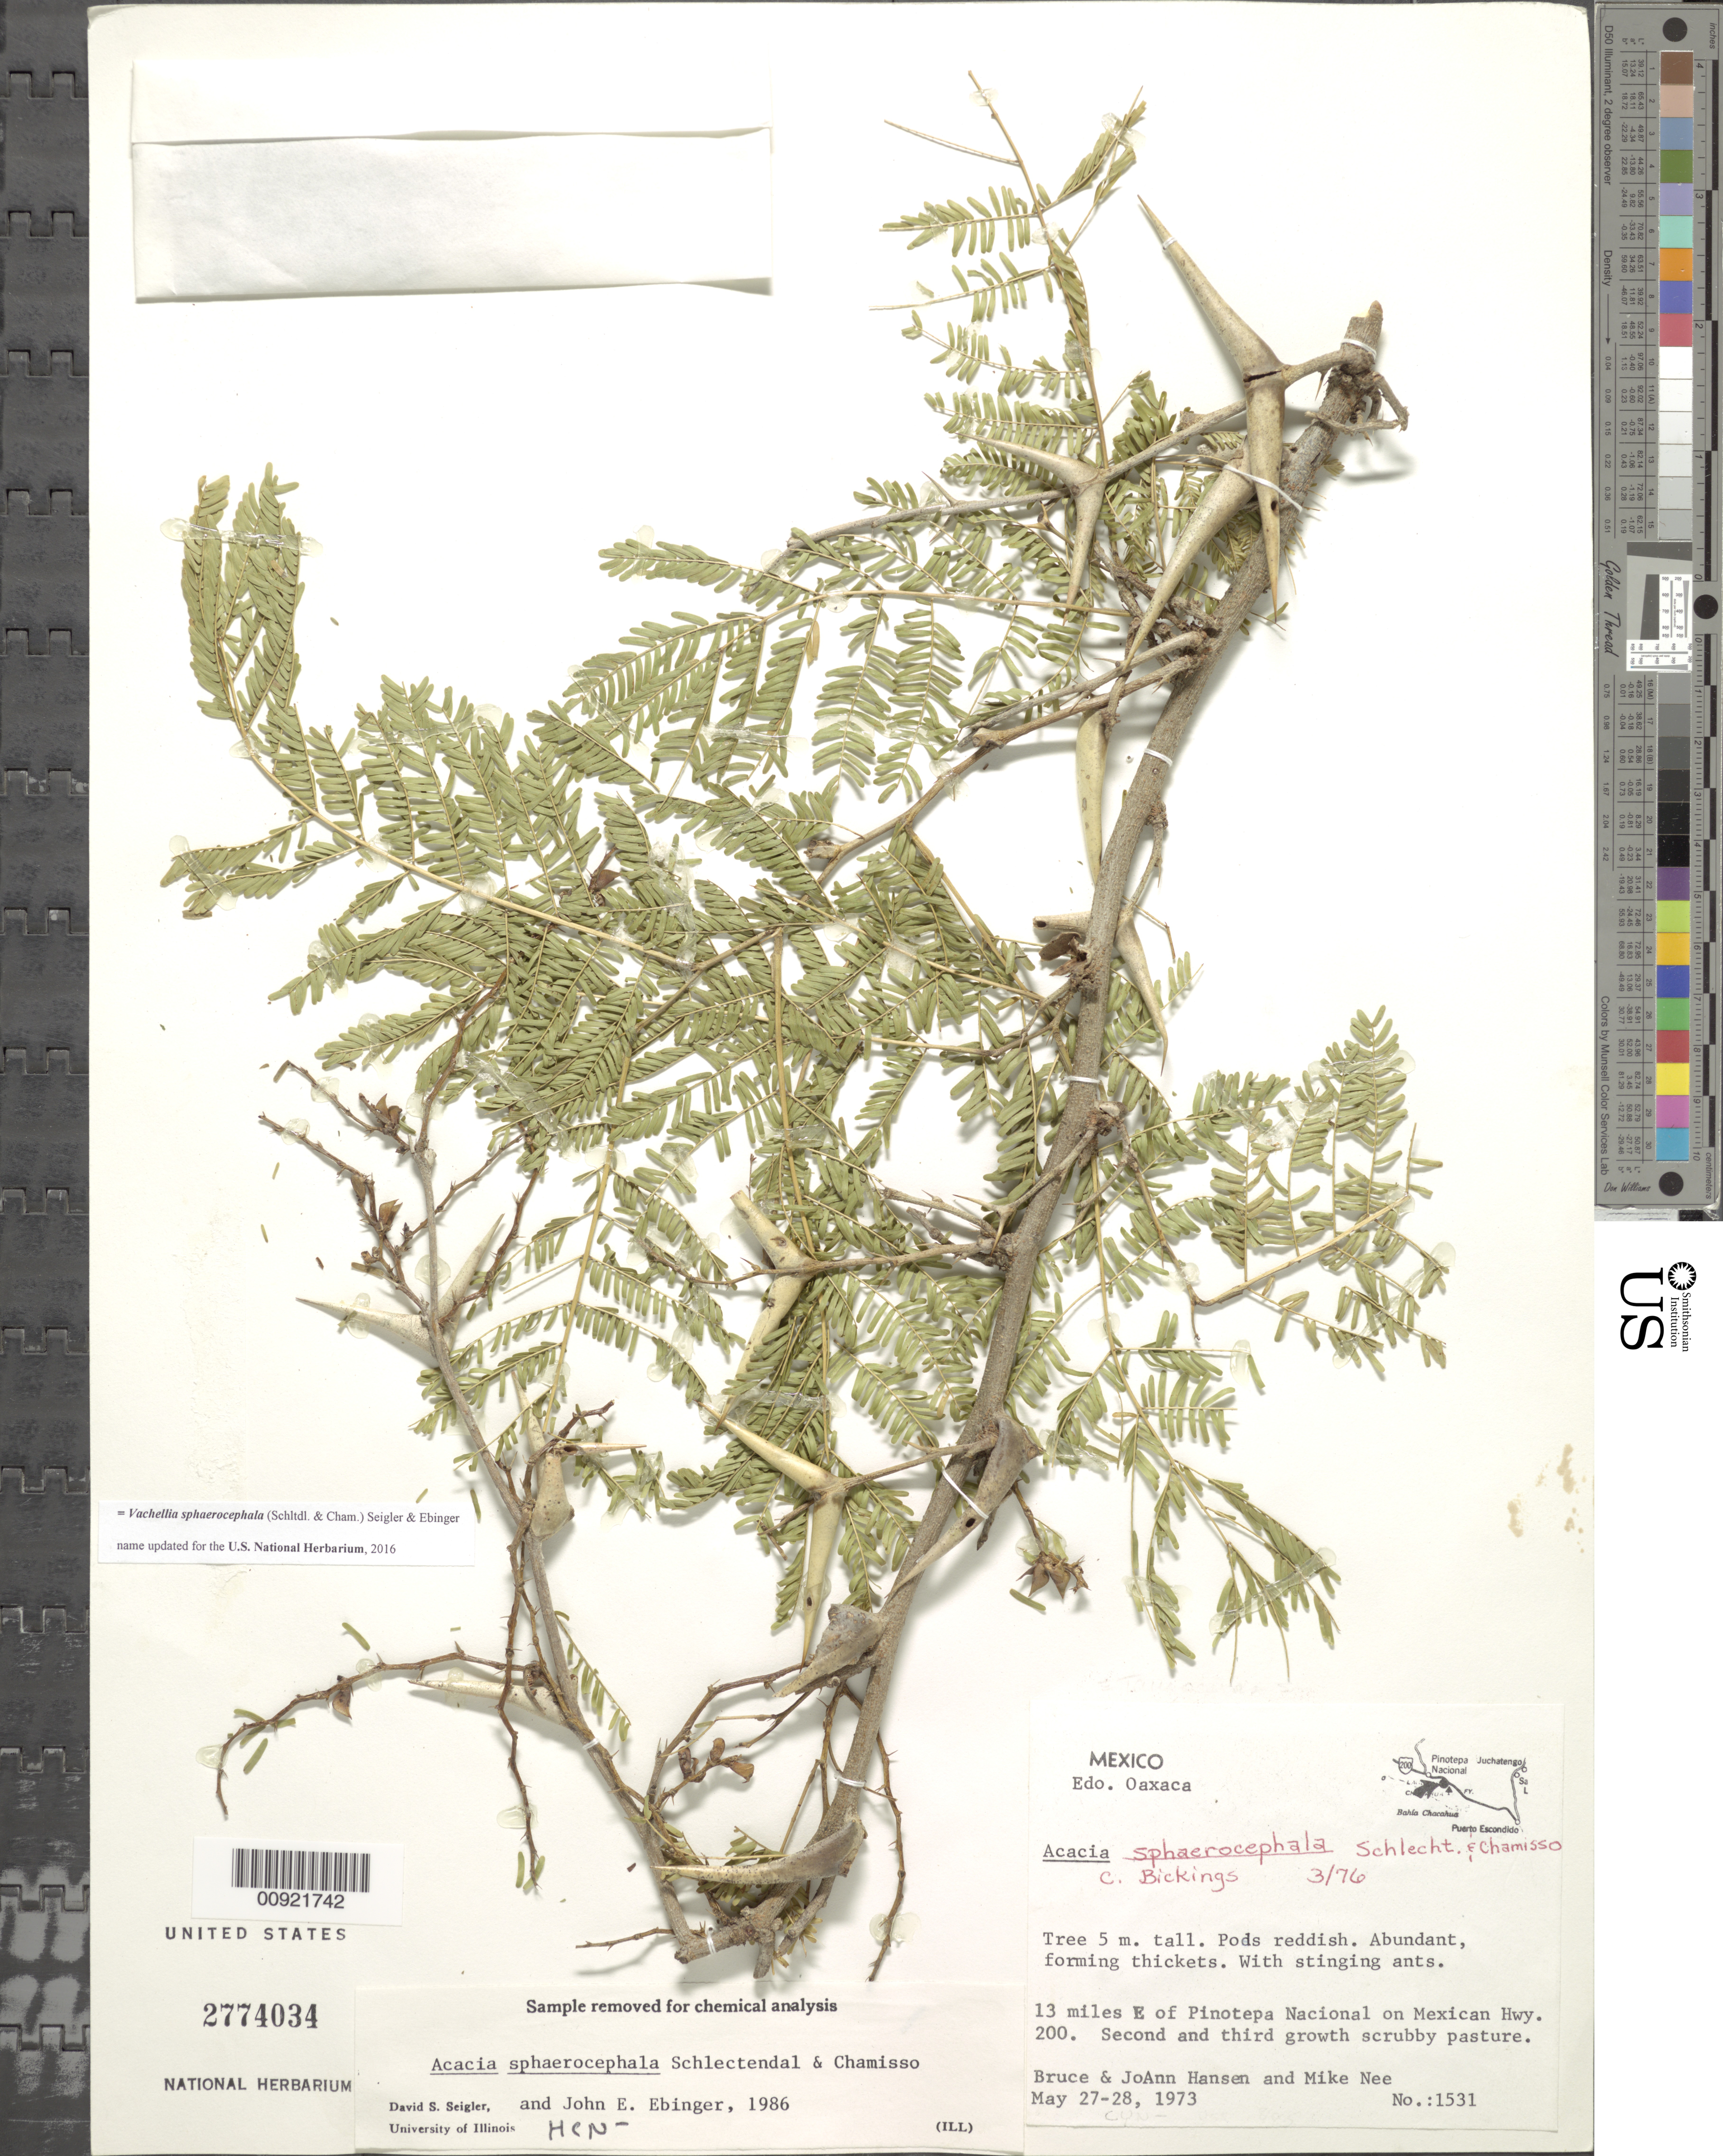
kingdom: Plantae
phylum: Tracheophyta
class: Magnoliopsida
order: Fabales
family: Fabaceae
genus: Vachellia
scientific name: Vachellia sphaerocephala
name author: (Cham. & Schltdl.) Seigler & Ebinger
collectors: B. Hansen, J. Hansen & M. Nee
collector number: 1531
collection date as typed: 27 May 1973 to 28 May 1973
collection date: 1973-05-27/1973-05-28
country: Mexico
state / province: Oaxaca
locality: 13 miles E of pinotepa Nacional on Mexican Hwy. 200.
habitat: Second and third growth scrubby pasture.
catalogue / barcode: US 2774034